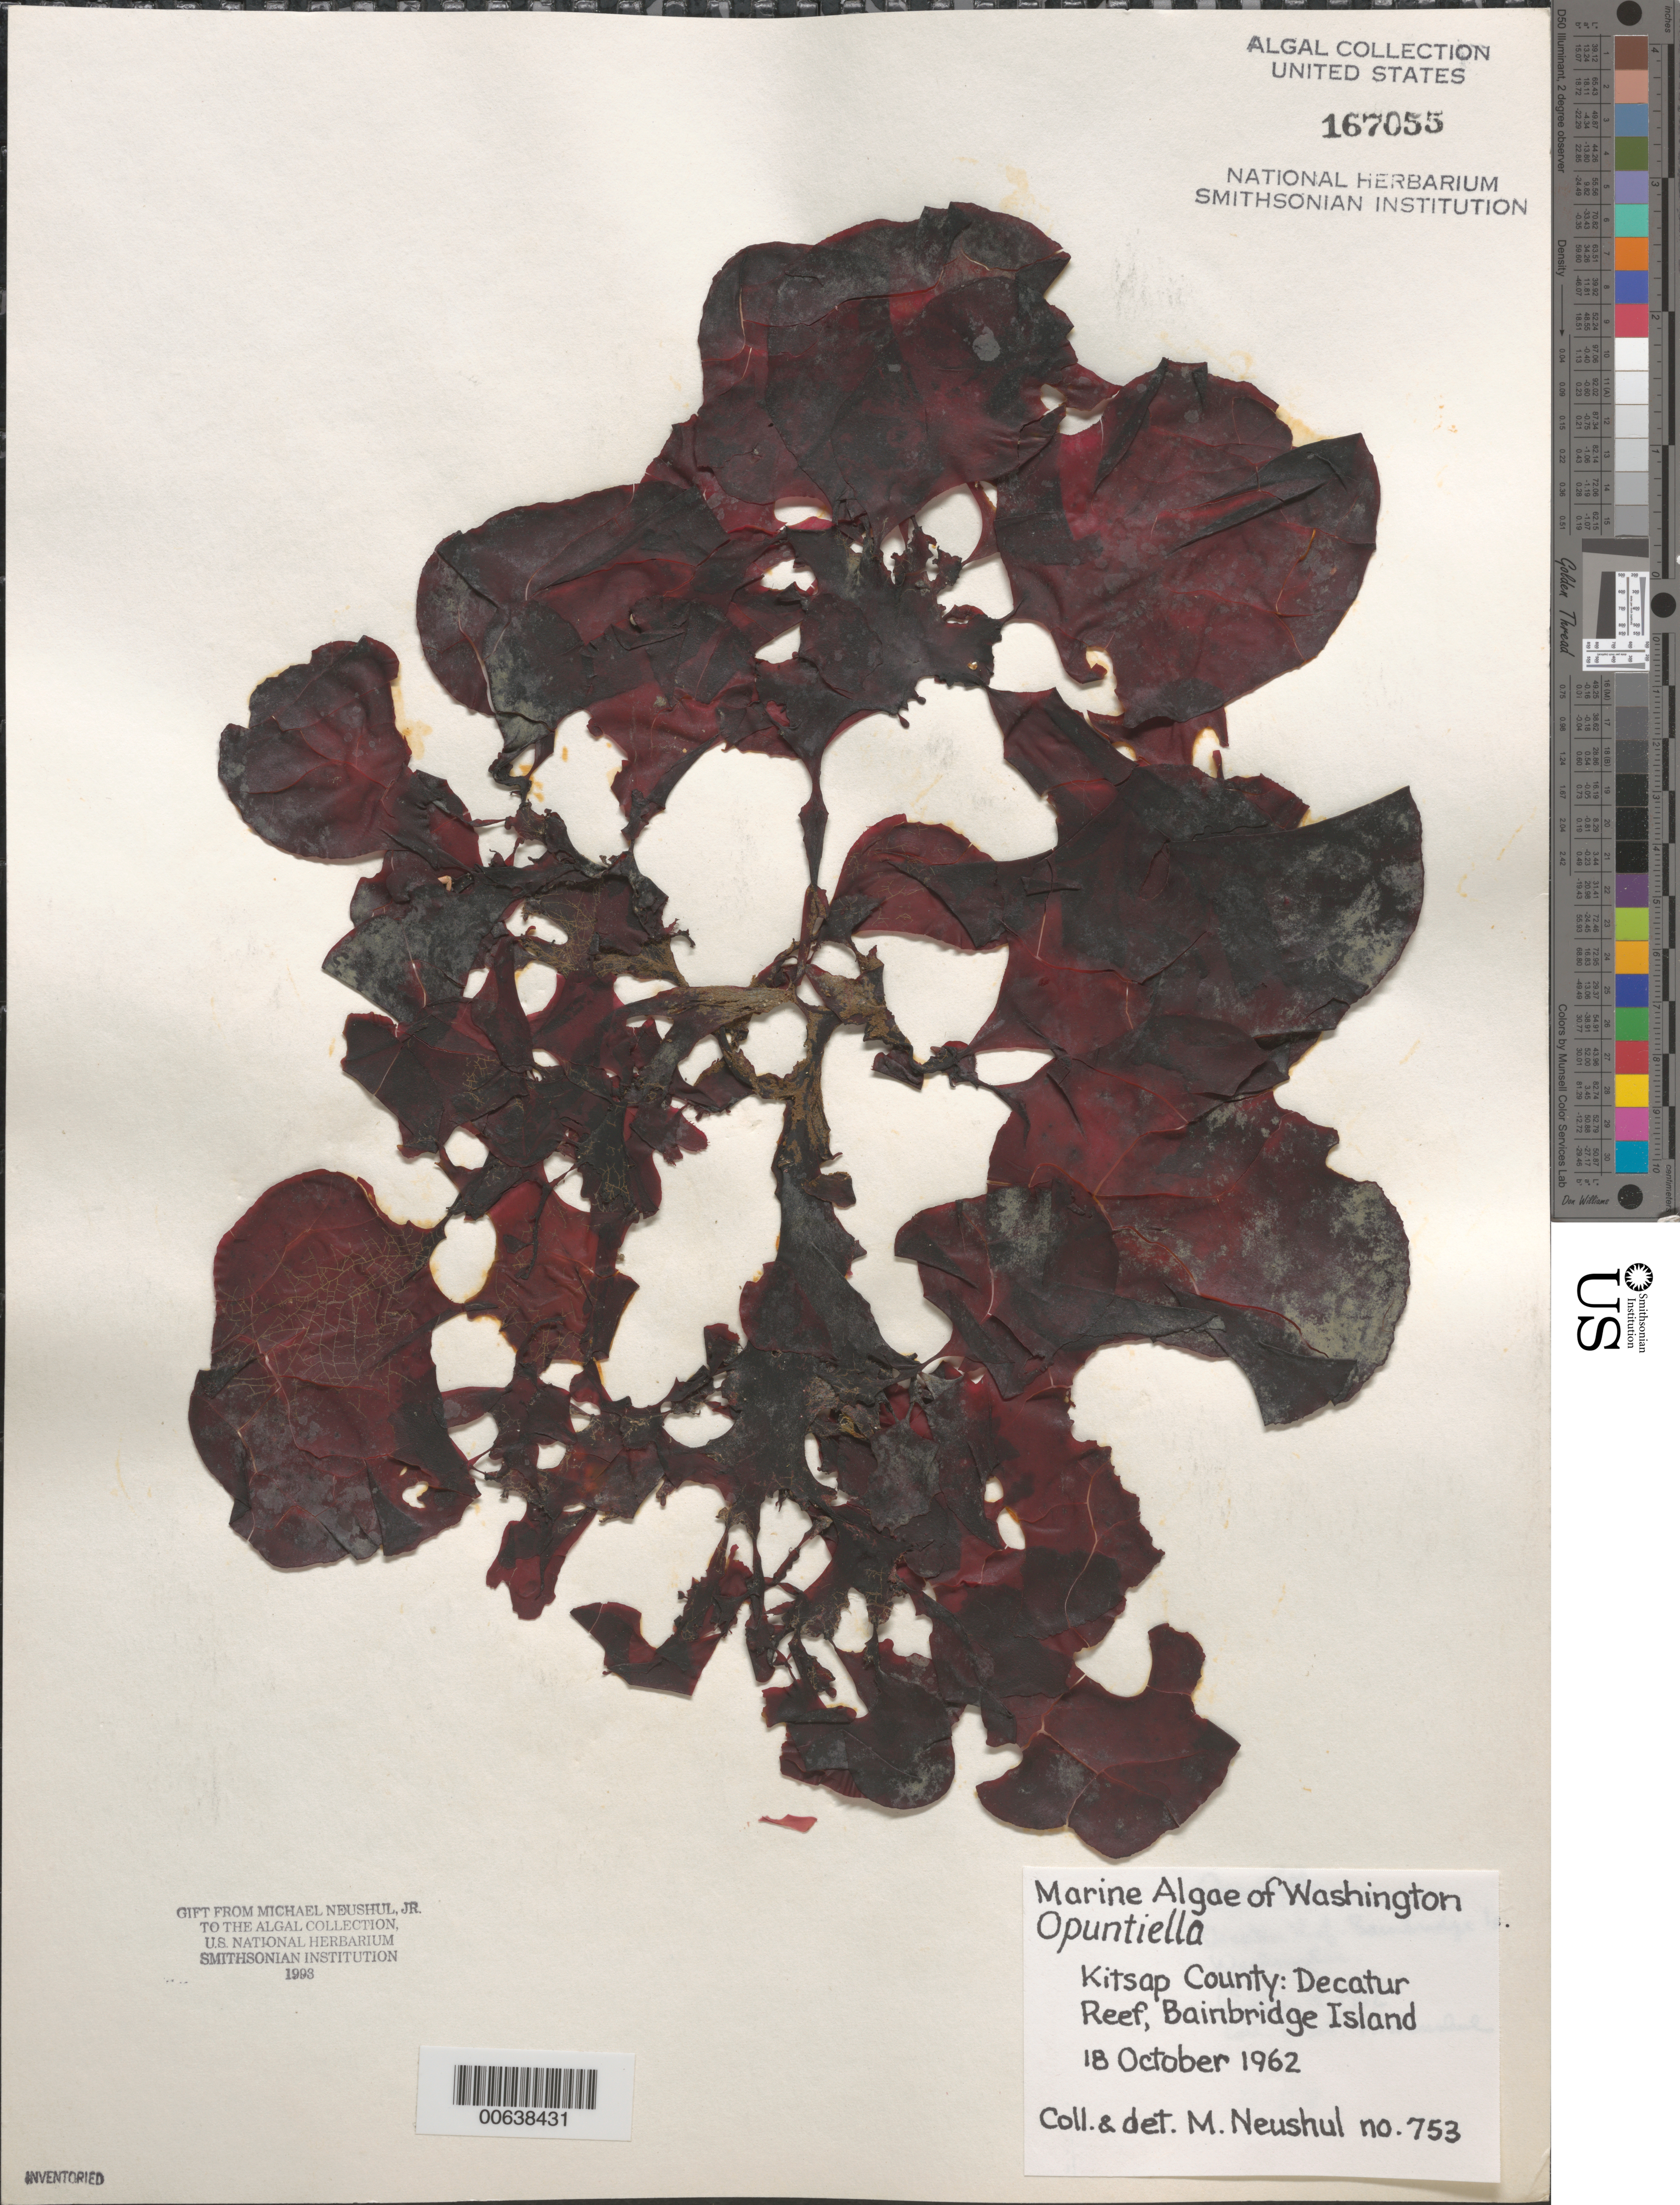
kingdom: Plantae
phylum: Rhodophyta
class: Florideophyceae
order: Gigartinales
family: Furcellariaceae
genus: Opuntiella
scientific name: Opuntiella sp.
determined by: Neushul, M.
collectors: M. Neushul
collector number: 753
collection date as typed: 18 Oct 1962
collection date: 1962-10-18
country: United States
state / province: Washington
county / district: Kitsap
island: Bainbridge Island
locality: Decatur Reef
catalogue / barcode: US 167055